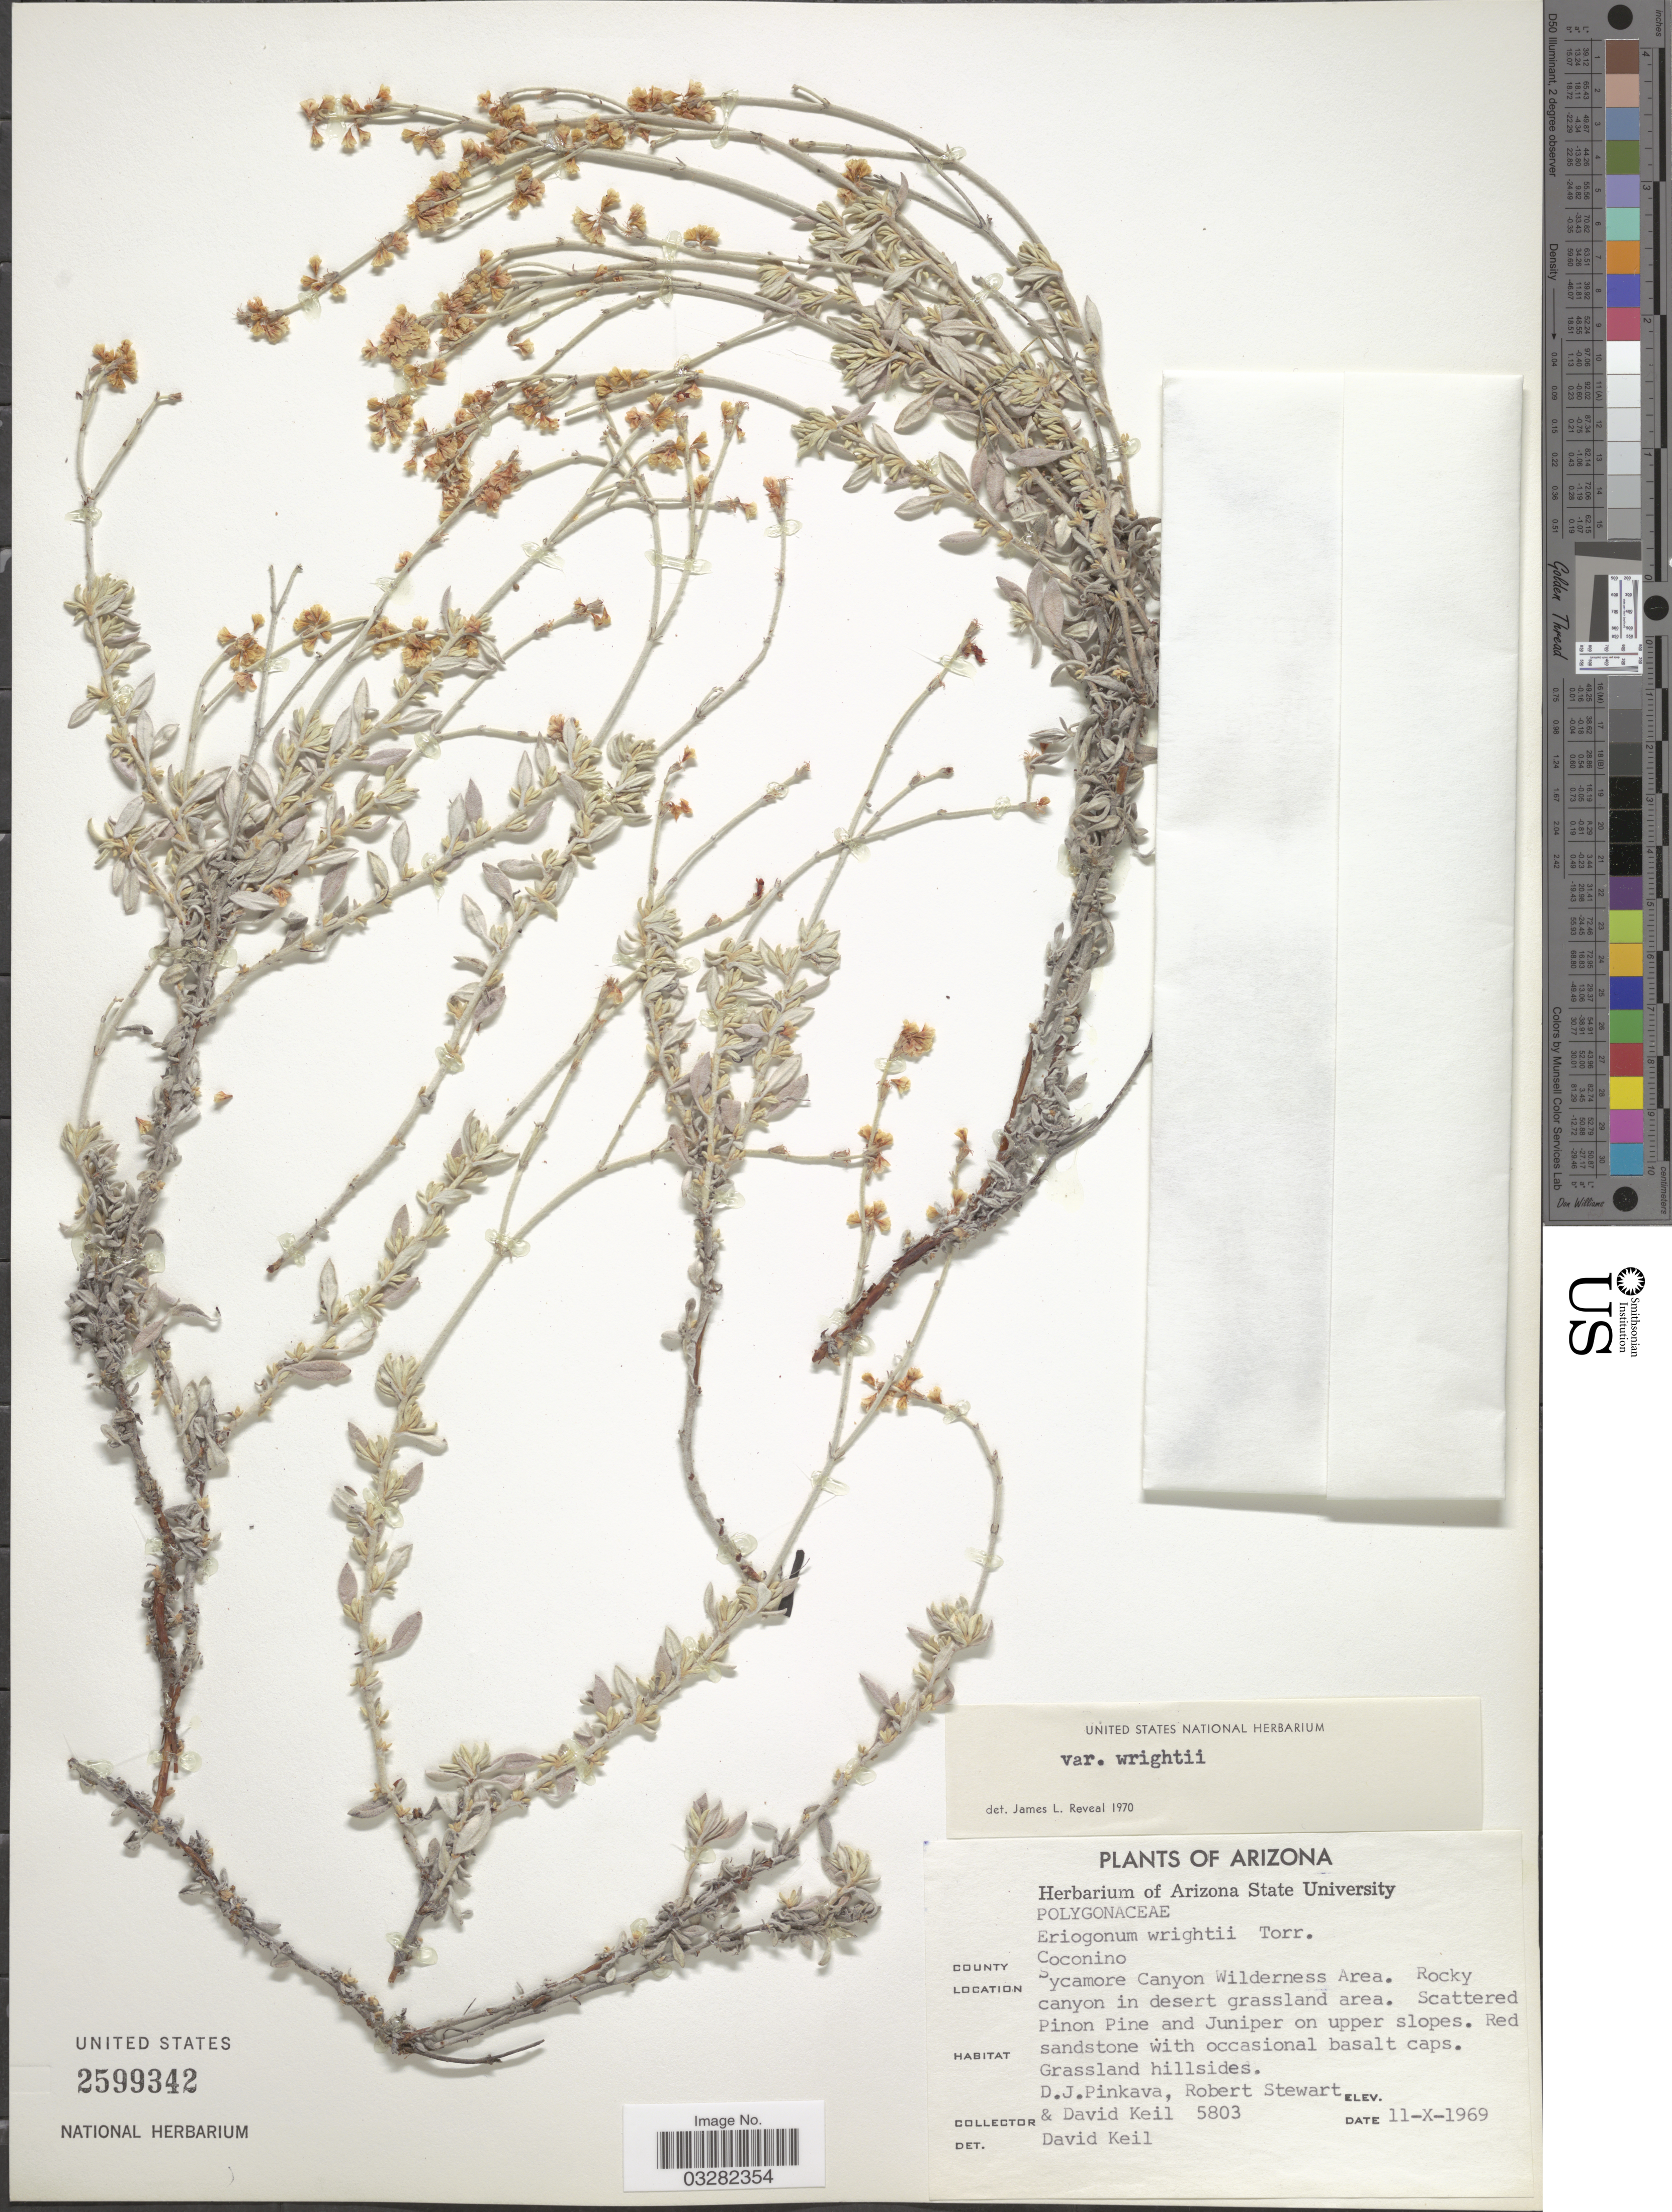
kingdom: Plantae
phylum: Tracheophyta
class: Magnoliopsida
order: Caryophyllales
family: Polygonaceae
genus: Eriogonum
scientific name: Eriogonum wrightii var. wrightii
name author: Torr. ex Benth.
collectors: D. J. Pinkava & D. J. Keil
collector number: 5803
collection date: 1969-10-11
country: United States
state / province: Arizona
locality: County Coconino. Sycamore Canyon Wilderness Area.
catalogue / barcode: US 2599342